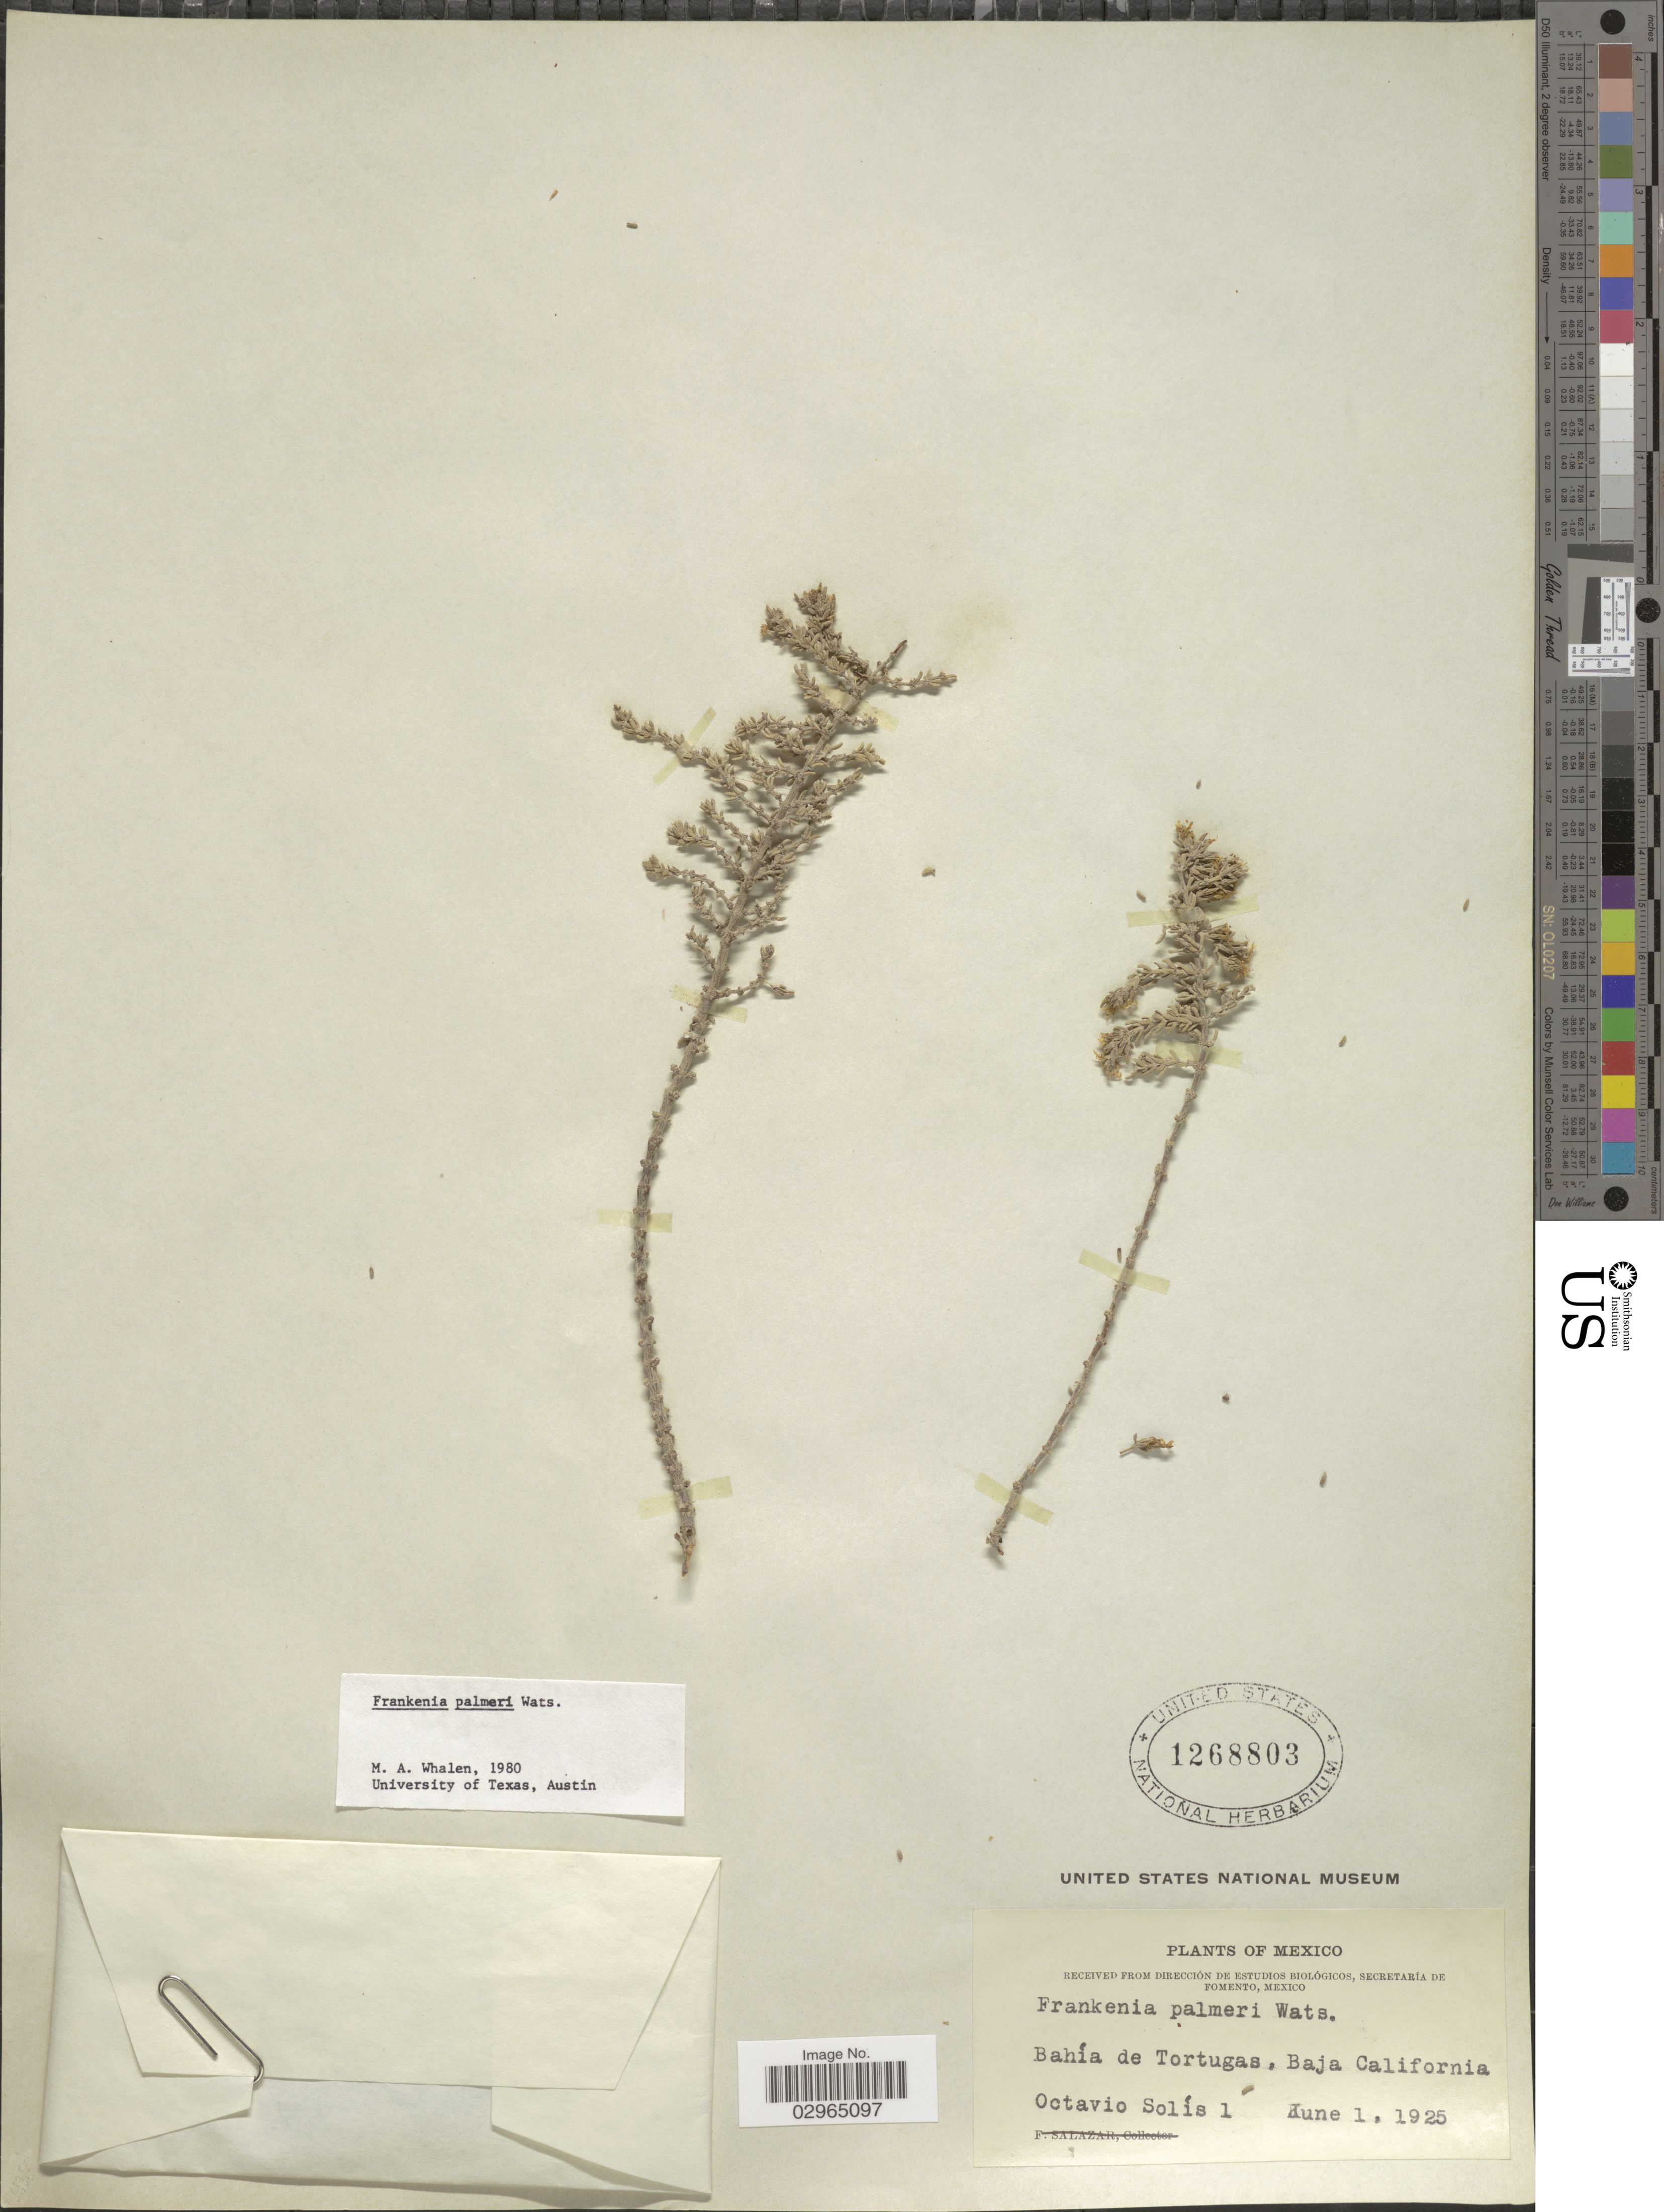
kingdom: Plantae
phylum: Tracheophyta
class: Magnoliopsida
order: Caryophyllales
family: Frankeniaceae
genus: Frankenia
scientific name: Frankenia palmeri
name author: S. Watson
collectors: O. Solis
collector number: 1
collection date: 1925-06-01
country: Mexico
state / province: Baja California Sur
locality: Bahía de Tortugas.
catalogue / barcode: US 1268803